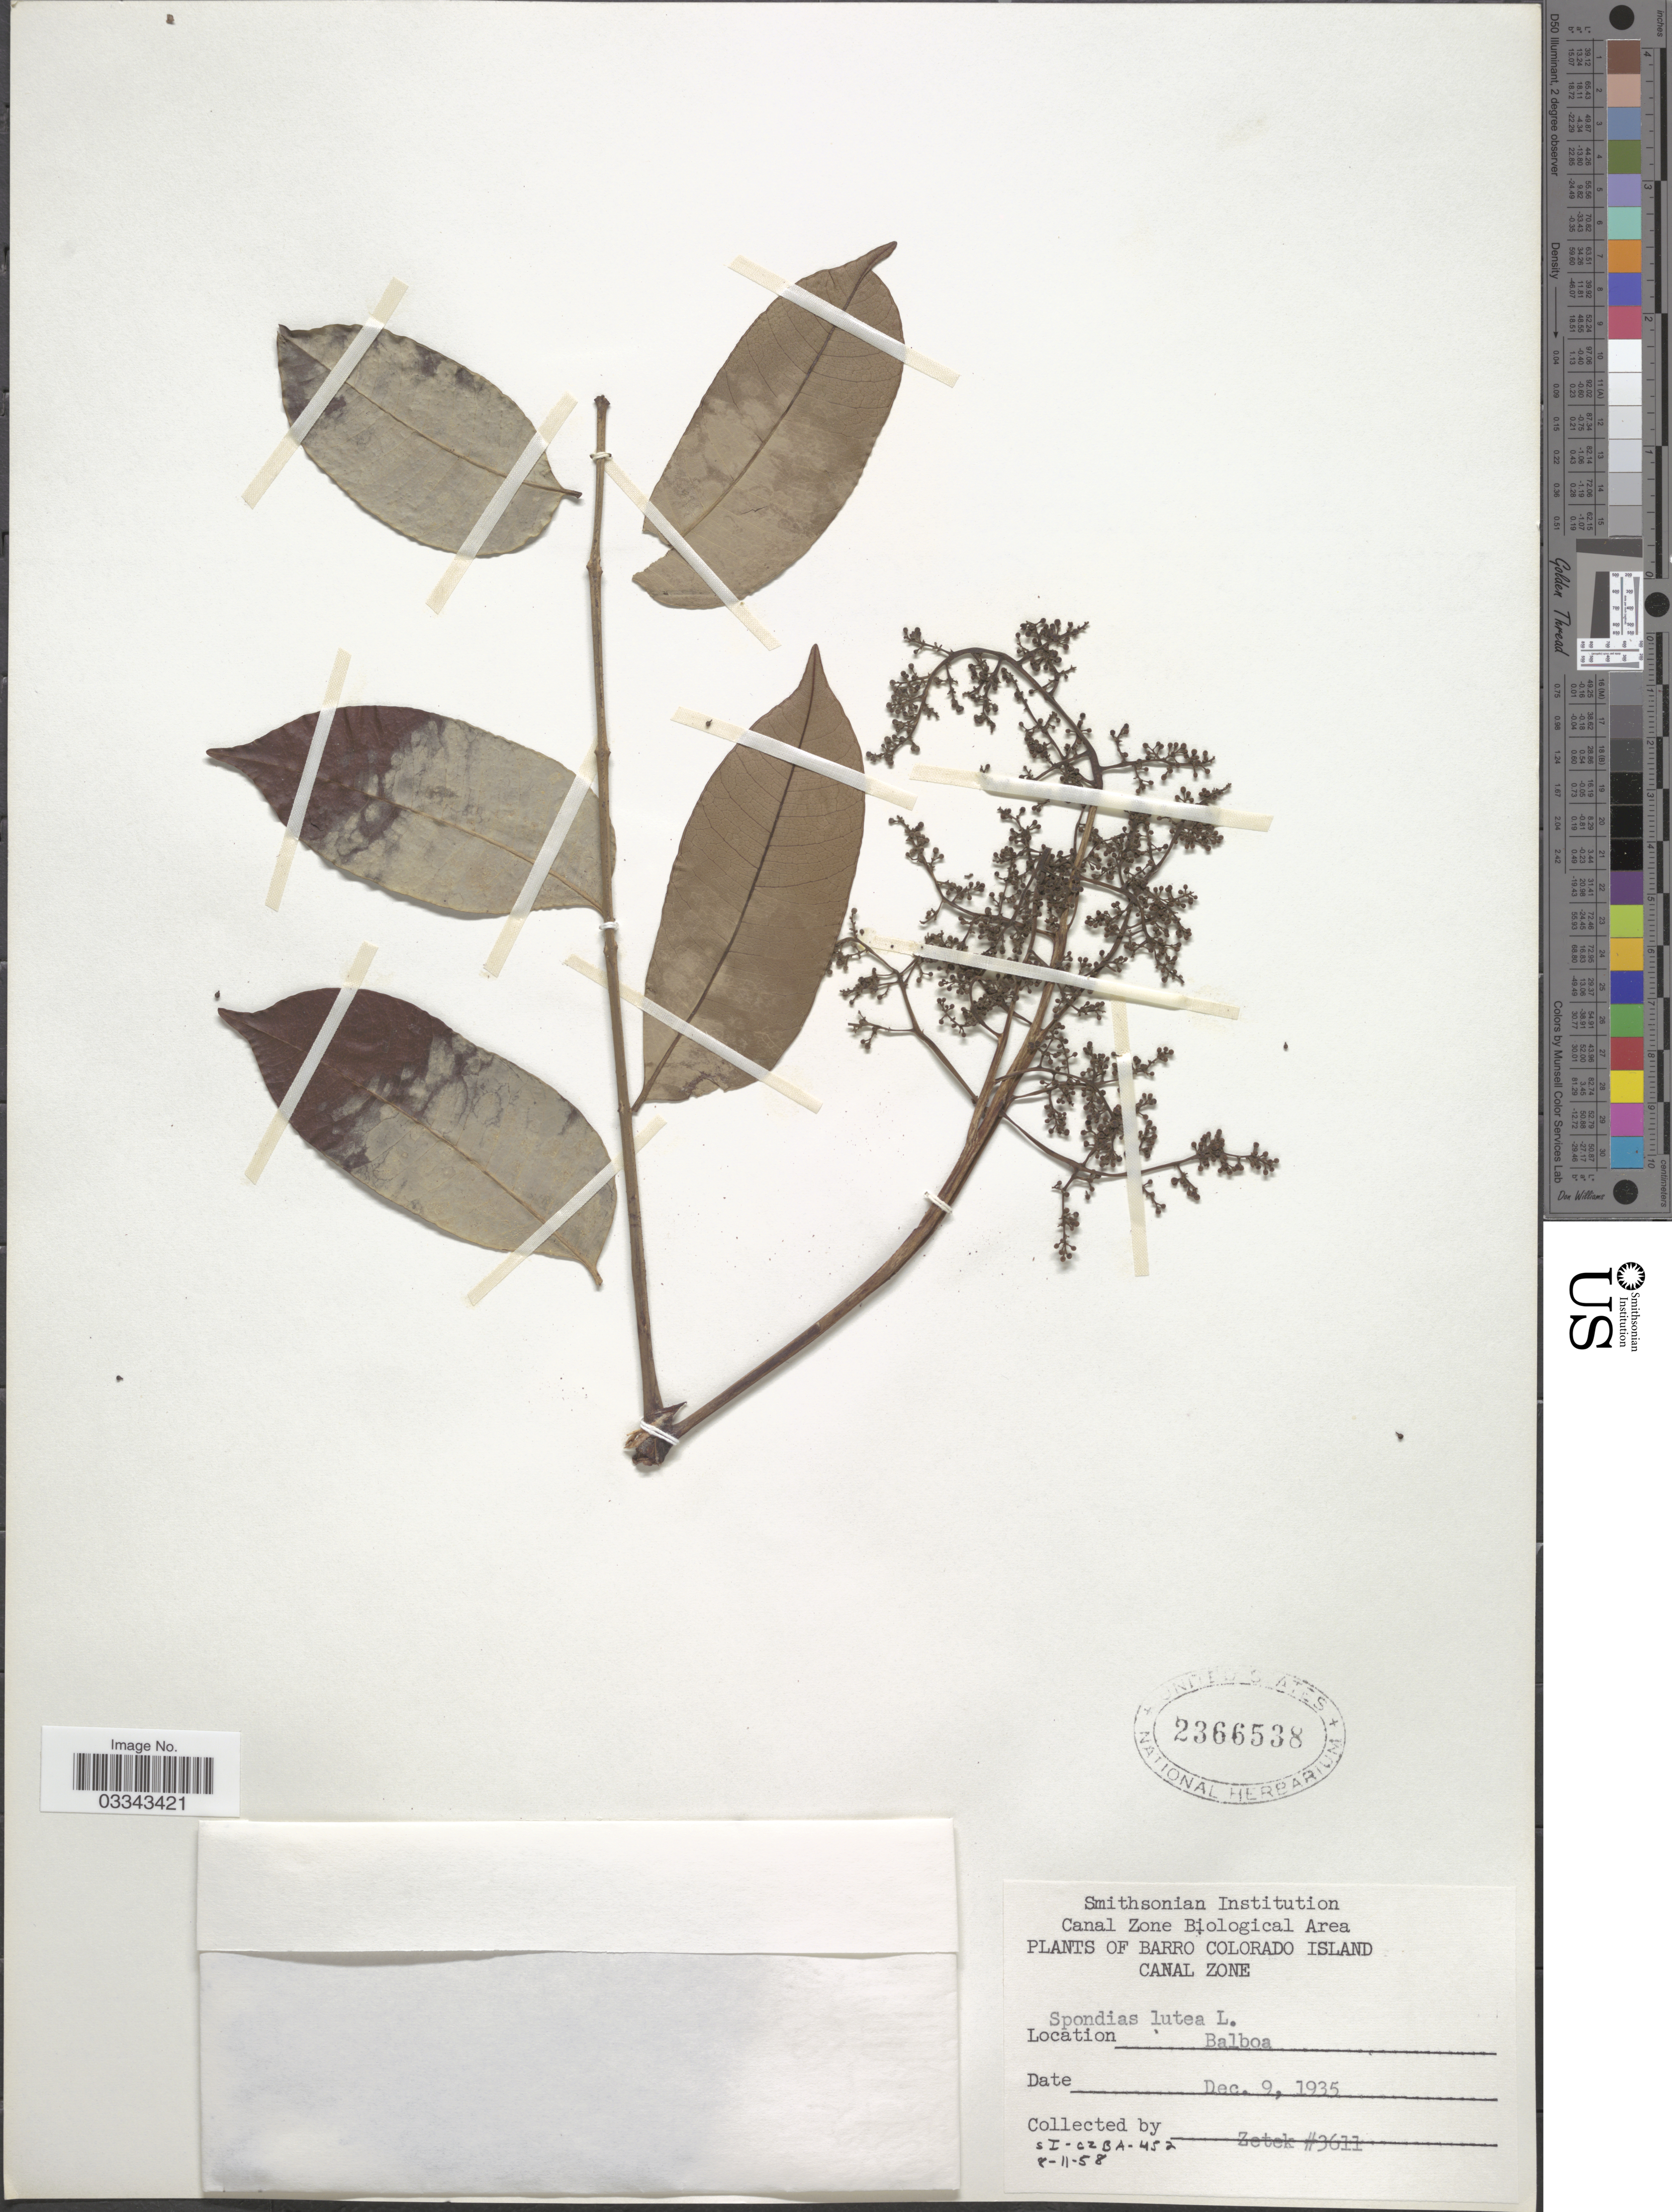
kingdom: Plantae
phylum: Tracheophyta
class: Magnoliopsida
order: Sapindales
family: Anacardiaceae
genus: Spondias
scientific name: Spondias mombin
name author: L.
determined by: Mitchell, John D.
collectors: -. Zetek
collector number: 3611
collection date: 1935-12-09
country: Panama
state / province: Panamá Oeste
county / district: Canal Zone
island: Barro Colorado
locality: Barro Colorado Island. Canal Zone. Balboa.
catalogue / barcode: US 2366538